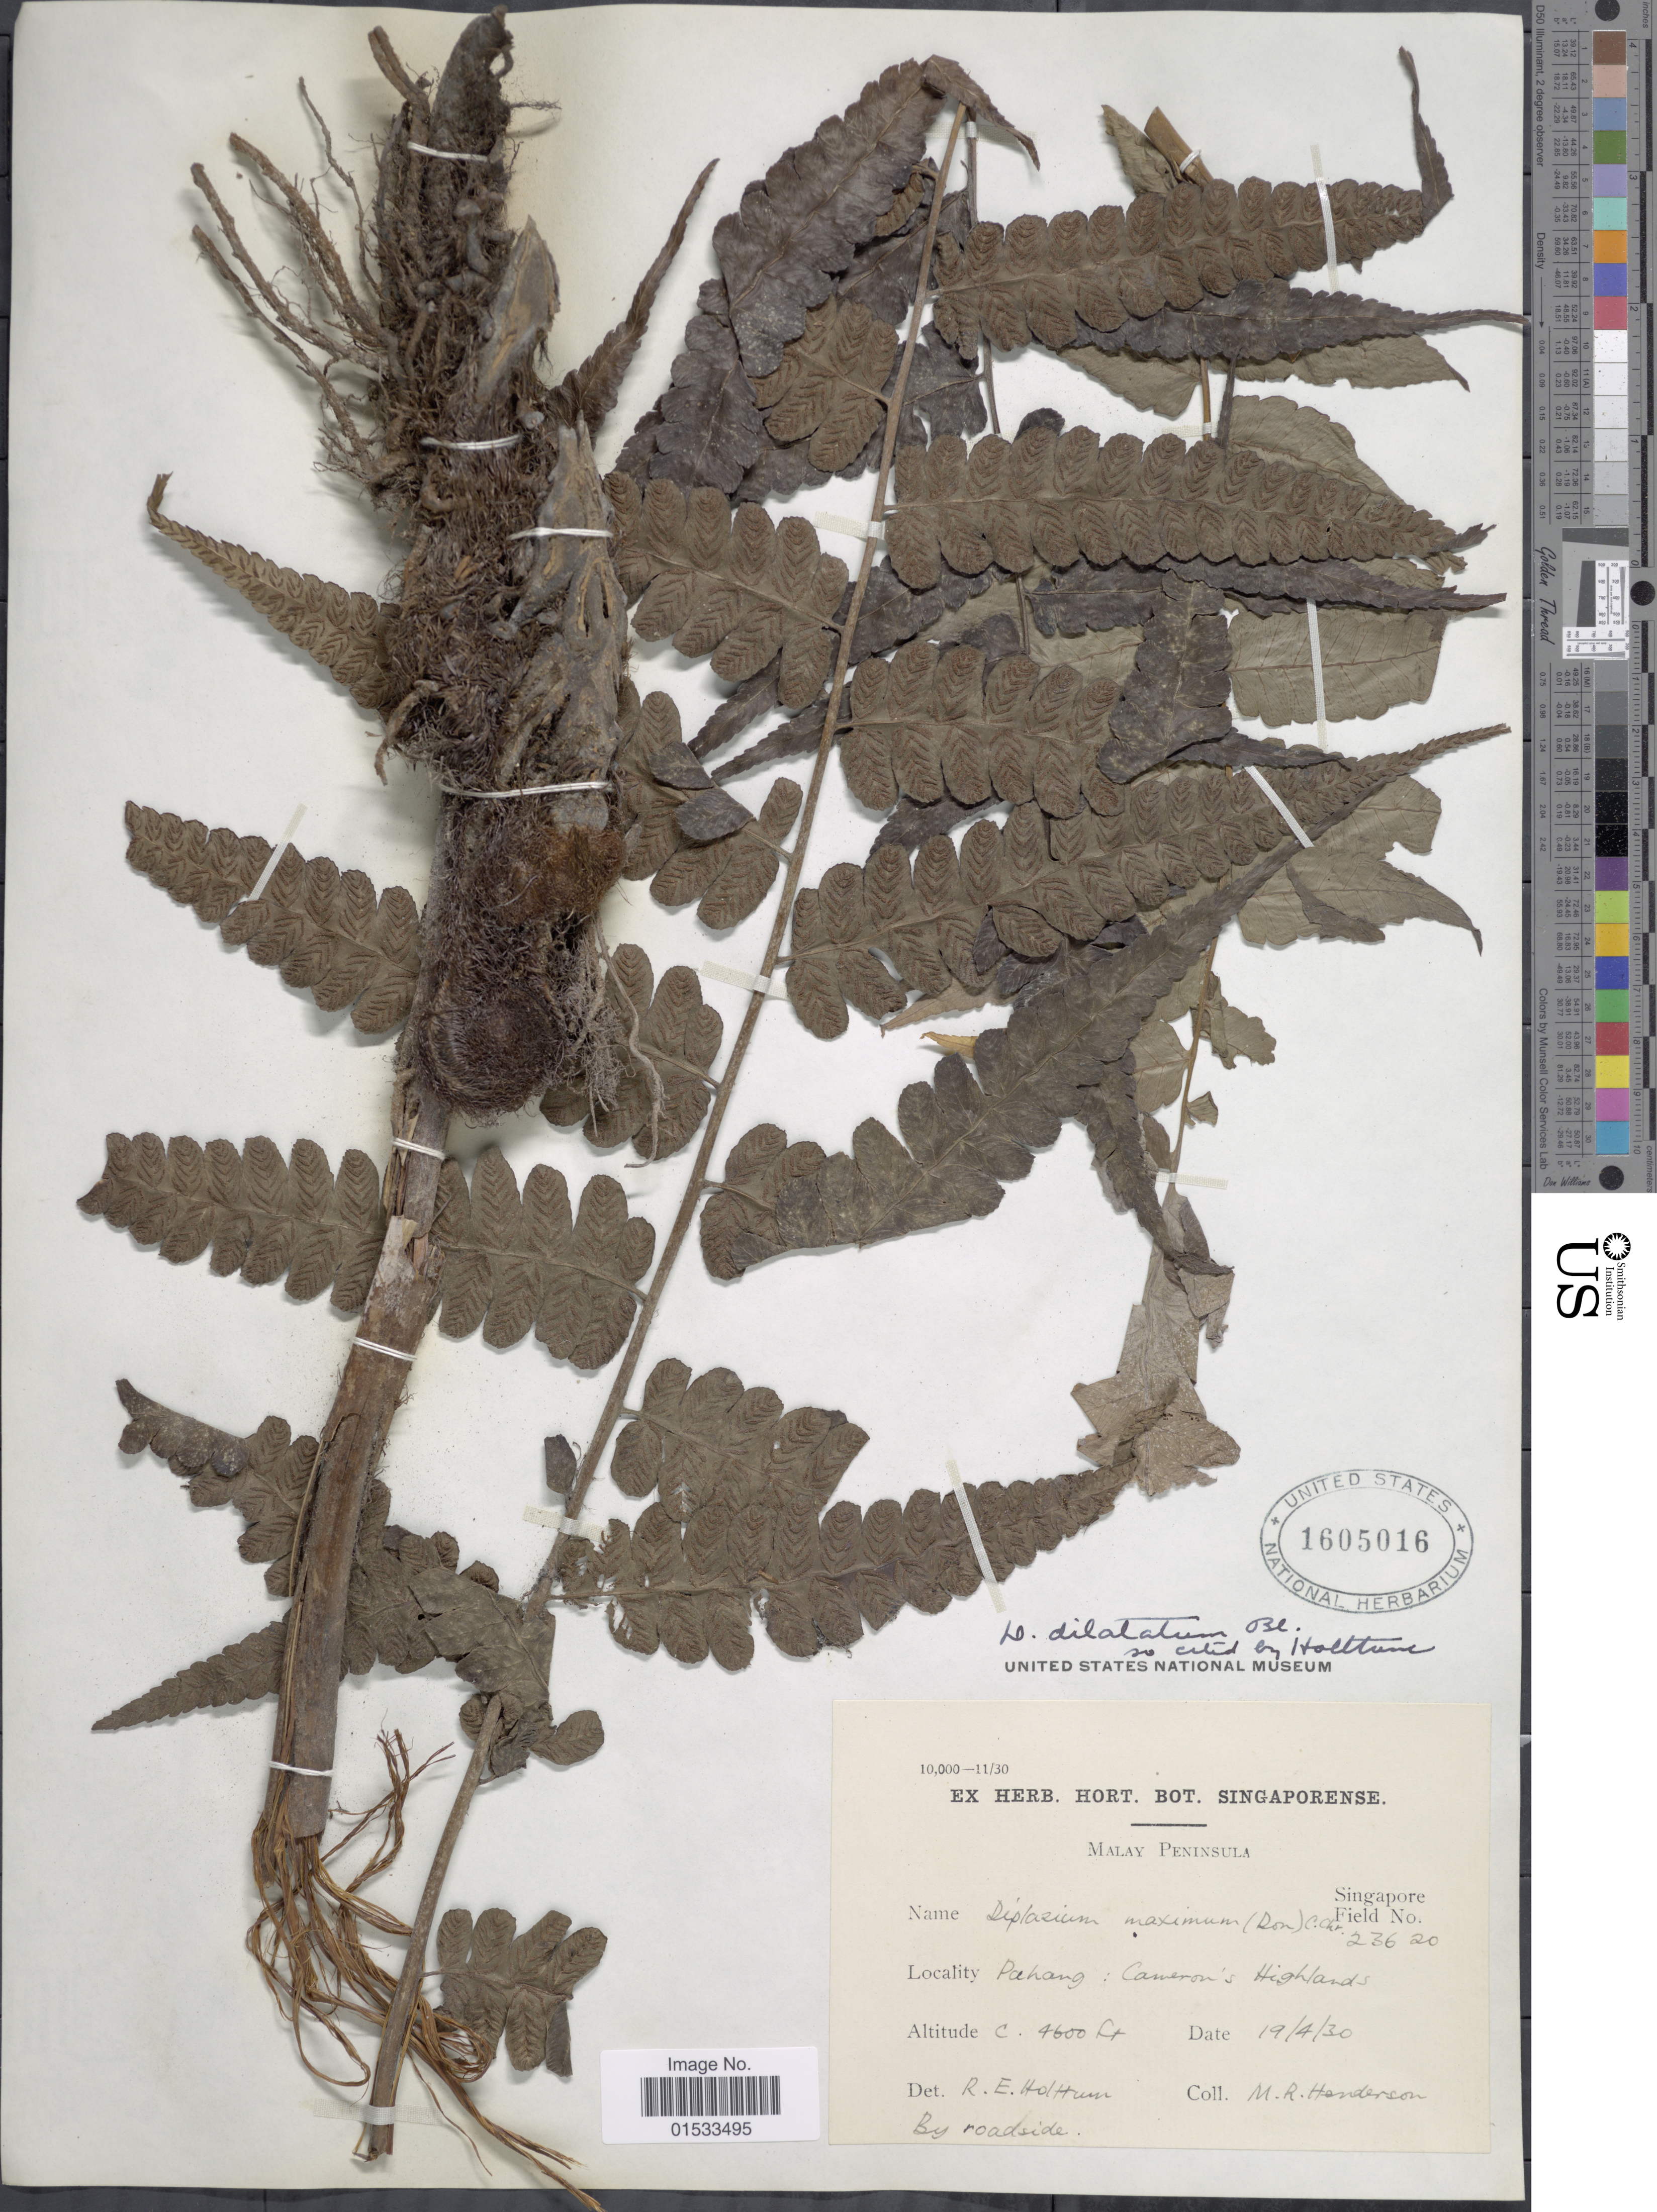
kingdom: Plantae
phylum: Tracheophyta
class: Polypodiopsida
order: Polypodiales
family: Athyriaceae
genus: Diplazium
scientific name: Diplazium dilatatum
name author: Blume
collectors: M. Henderson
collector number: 23620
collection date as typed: Transcribed d/m/y: 19/4/30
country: Malaysia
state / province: Pahang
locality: Malay Peninsula, Cameron's Highlands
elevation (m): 1402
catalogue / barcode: US 1605016